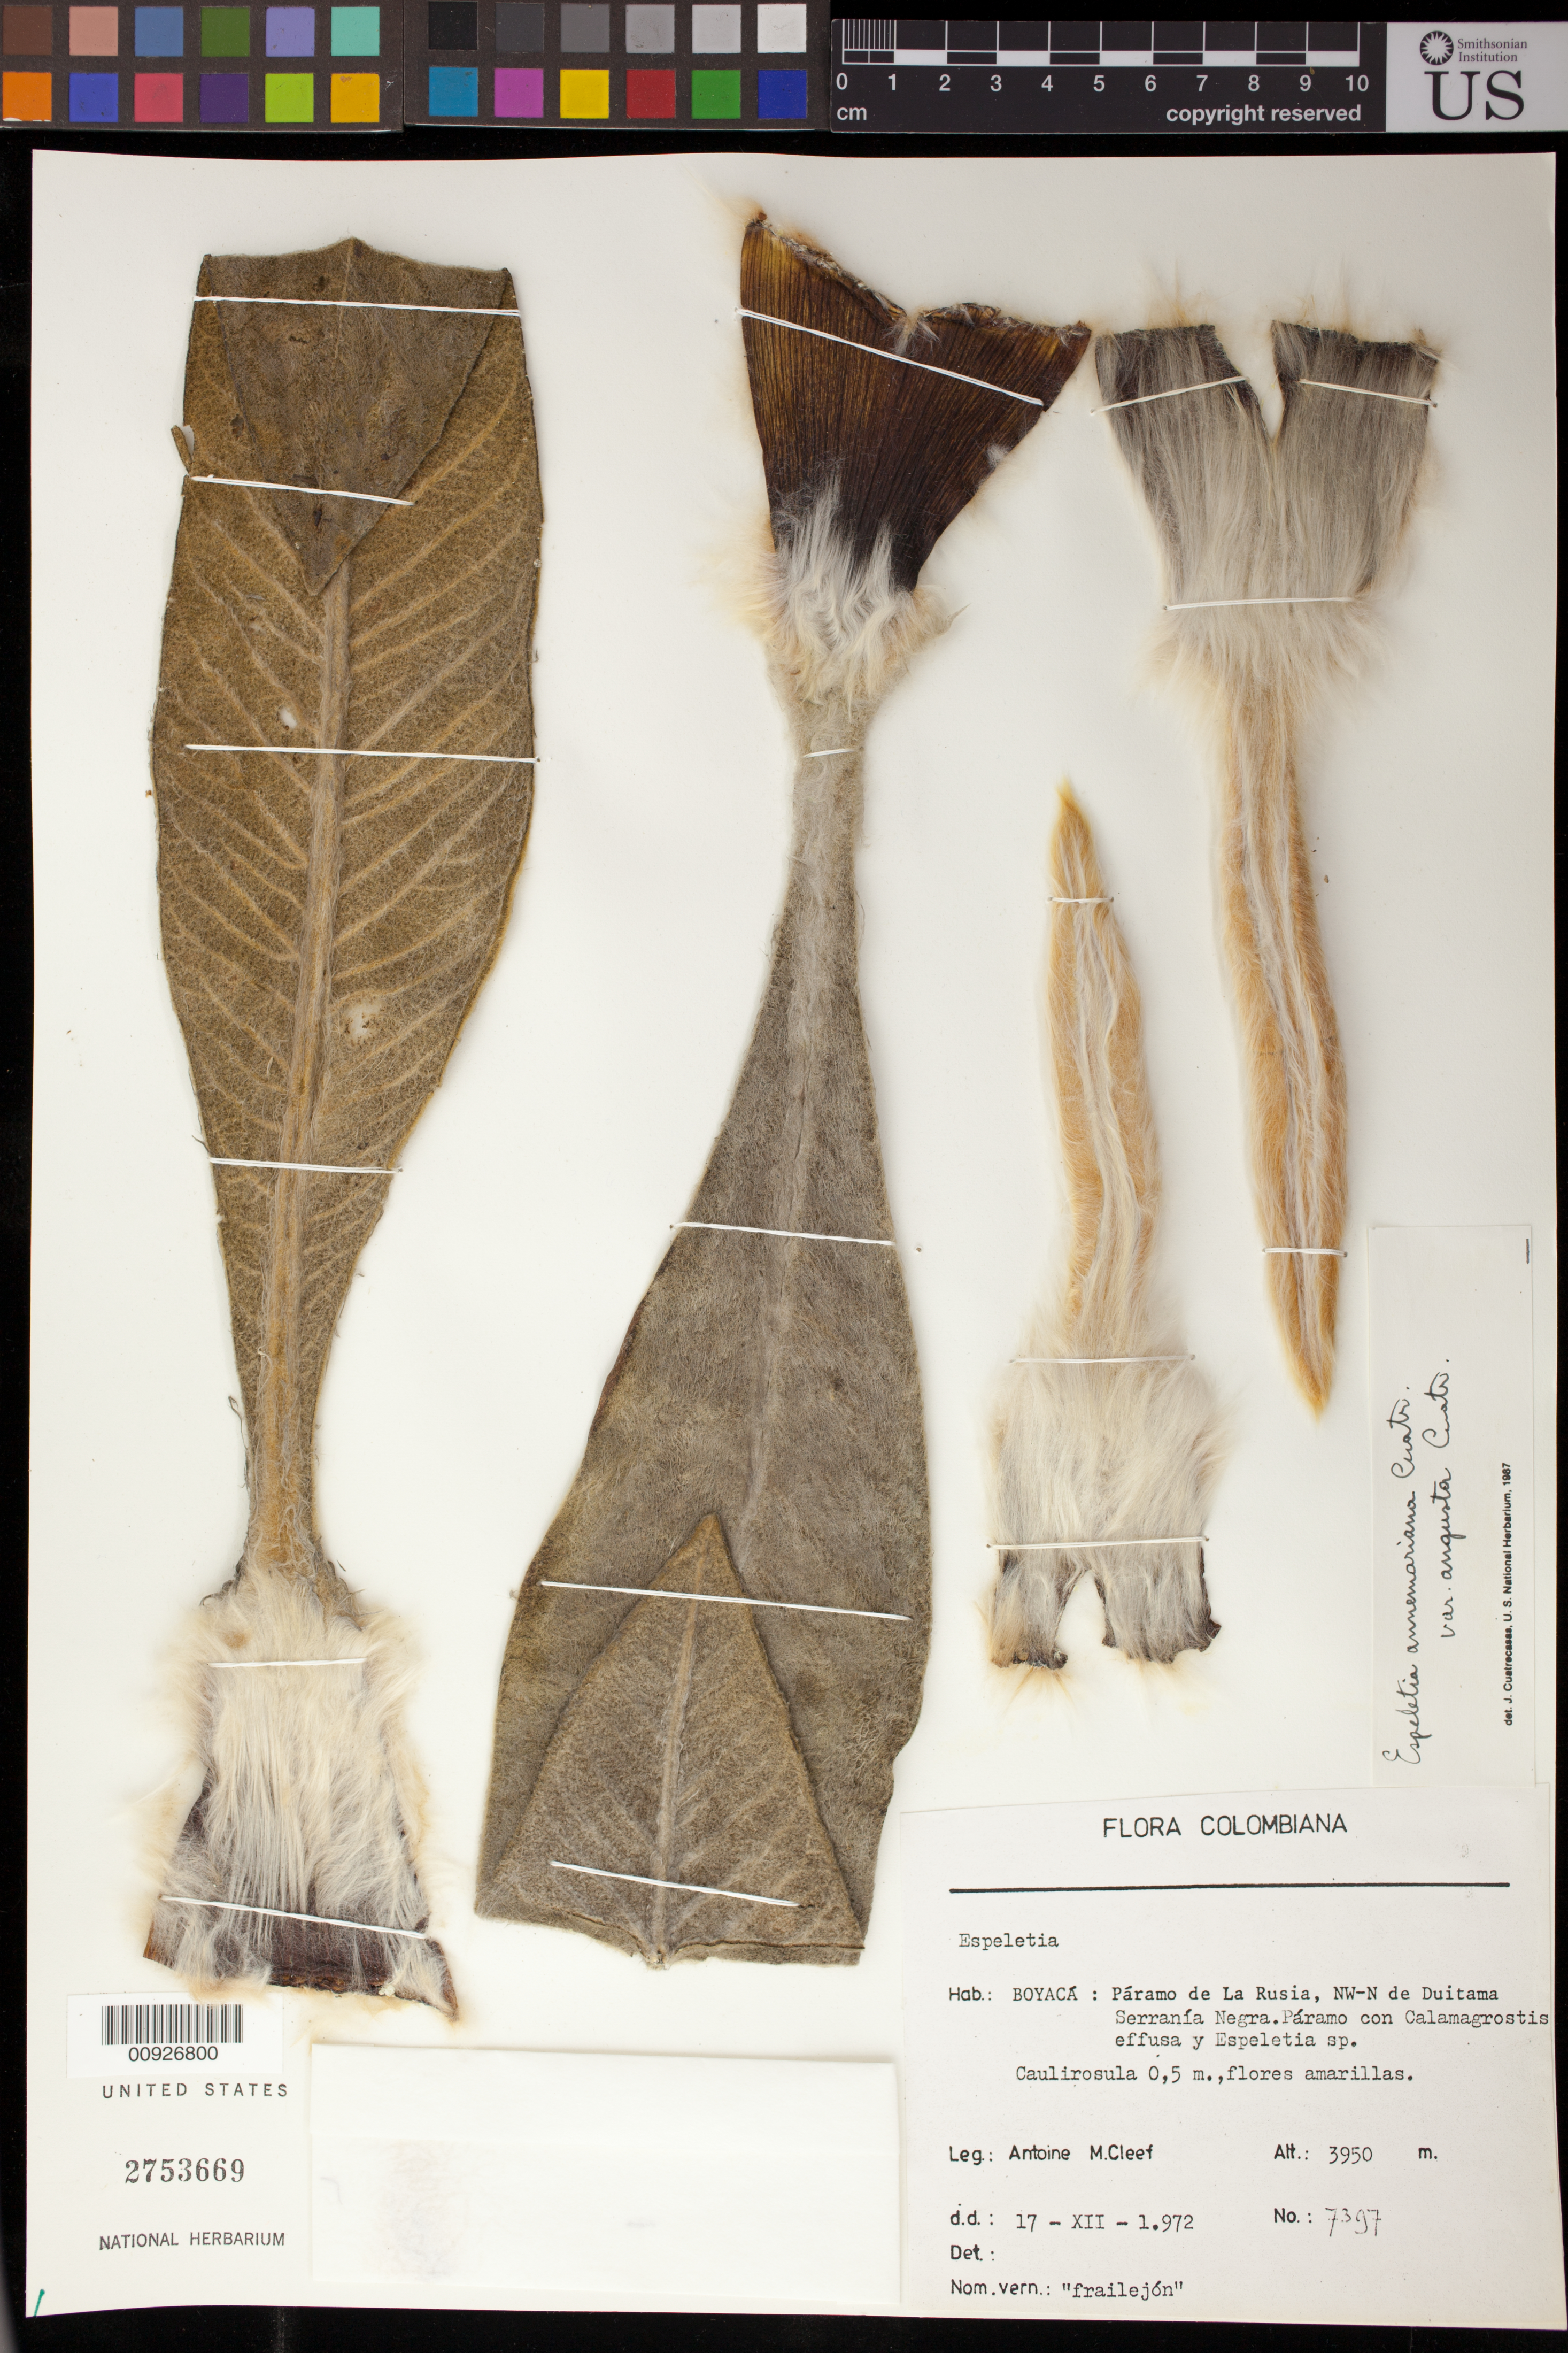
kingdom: Plantae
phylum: Tracheophyta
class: Magnoliopsida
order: Asterales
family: Asteraceae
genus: Espeletia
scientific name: Espeletia annemariana var. angusta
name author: Cuatrec.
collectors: A. M. Cleef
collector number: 7397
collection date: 1972-12-17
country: Colombia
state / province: Boyacá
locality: P. de La Rusia. Páramo de La Rusia, NW-N de Duitama. Serranía Negra.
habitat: Páramo con Calamagrostis effusa y Espeletia sp.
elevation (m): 3950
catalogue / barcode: US 2753669